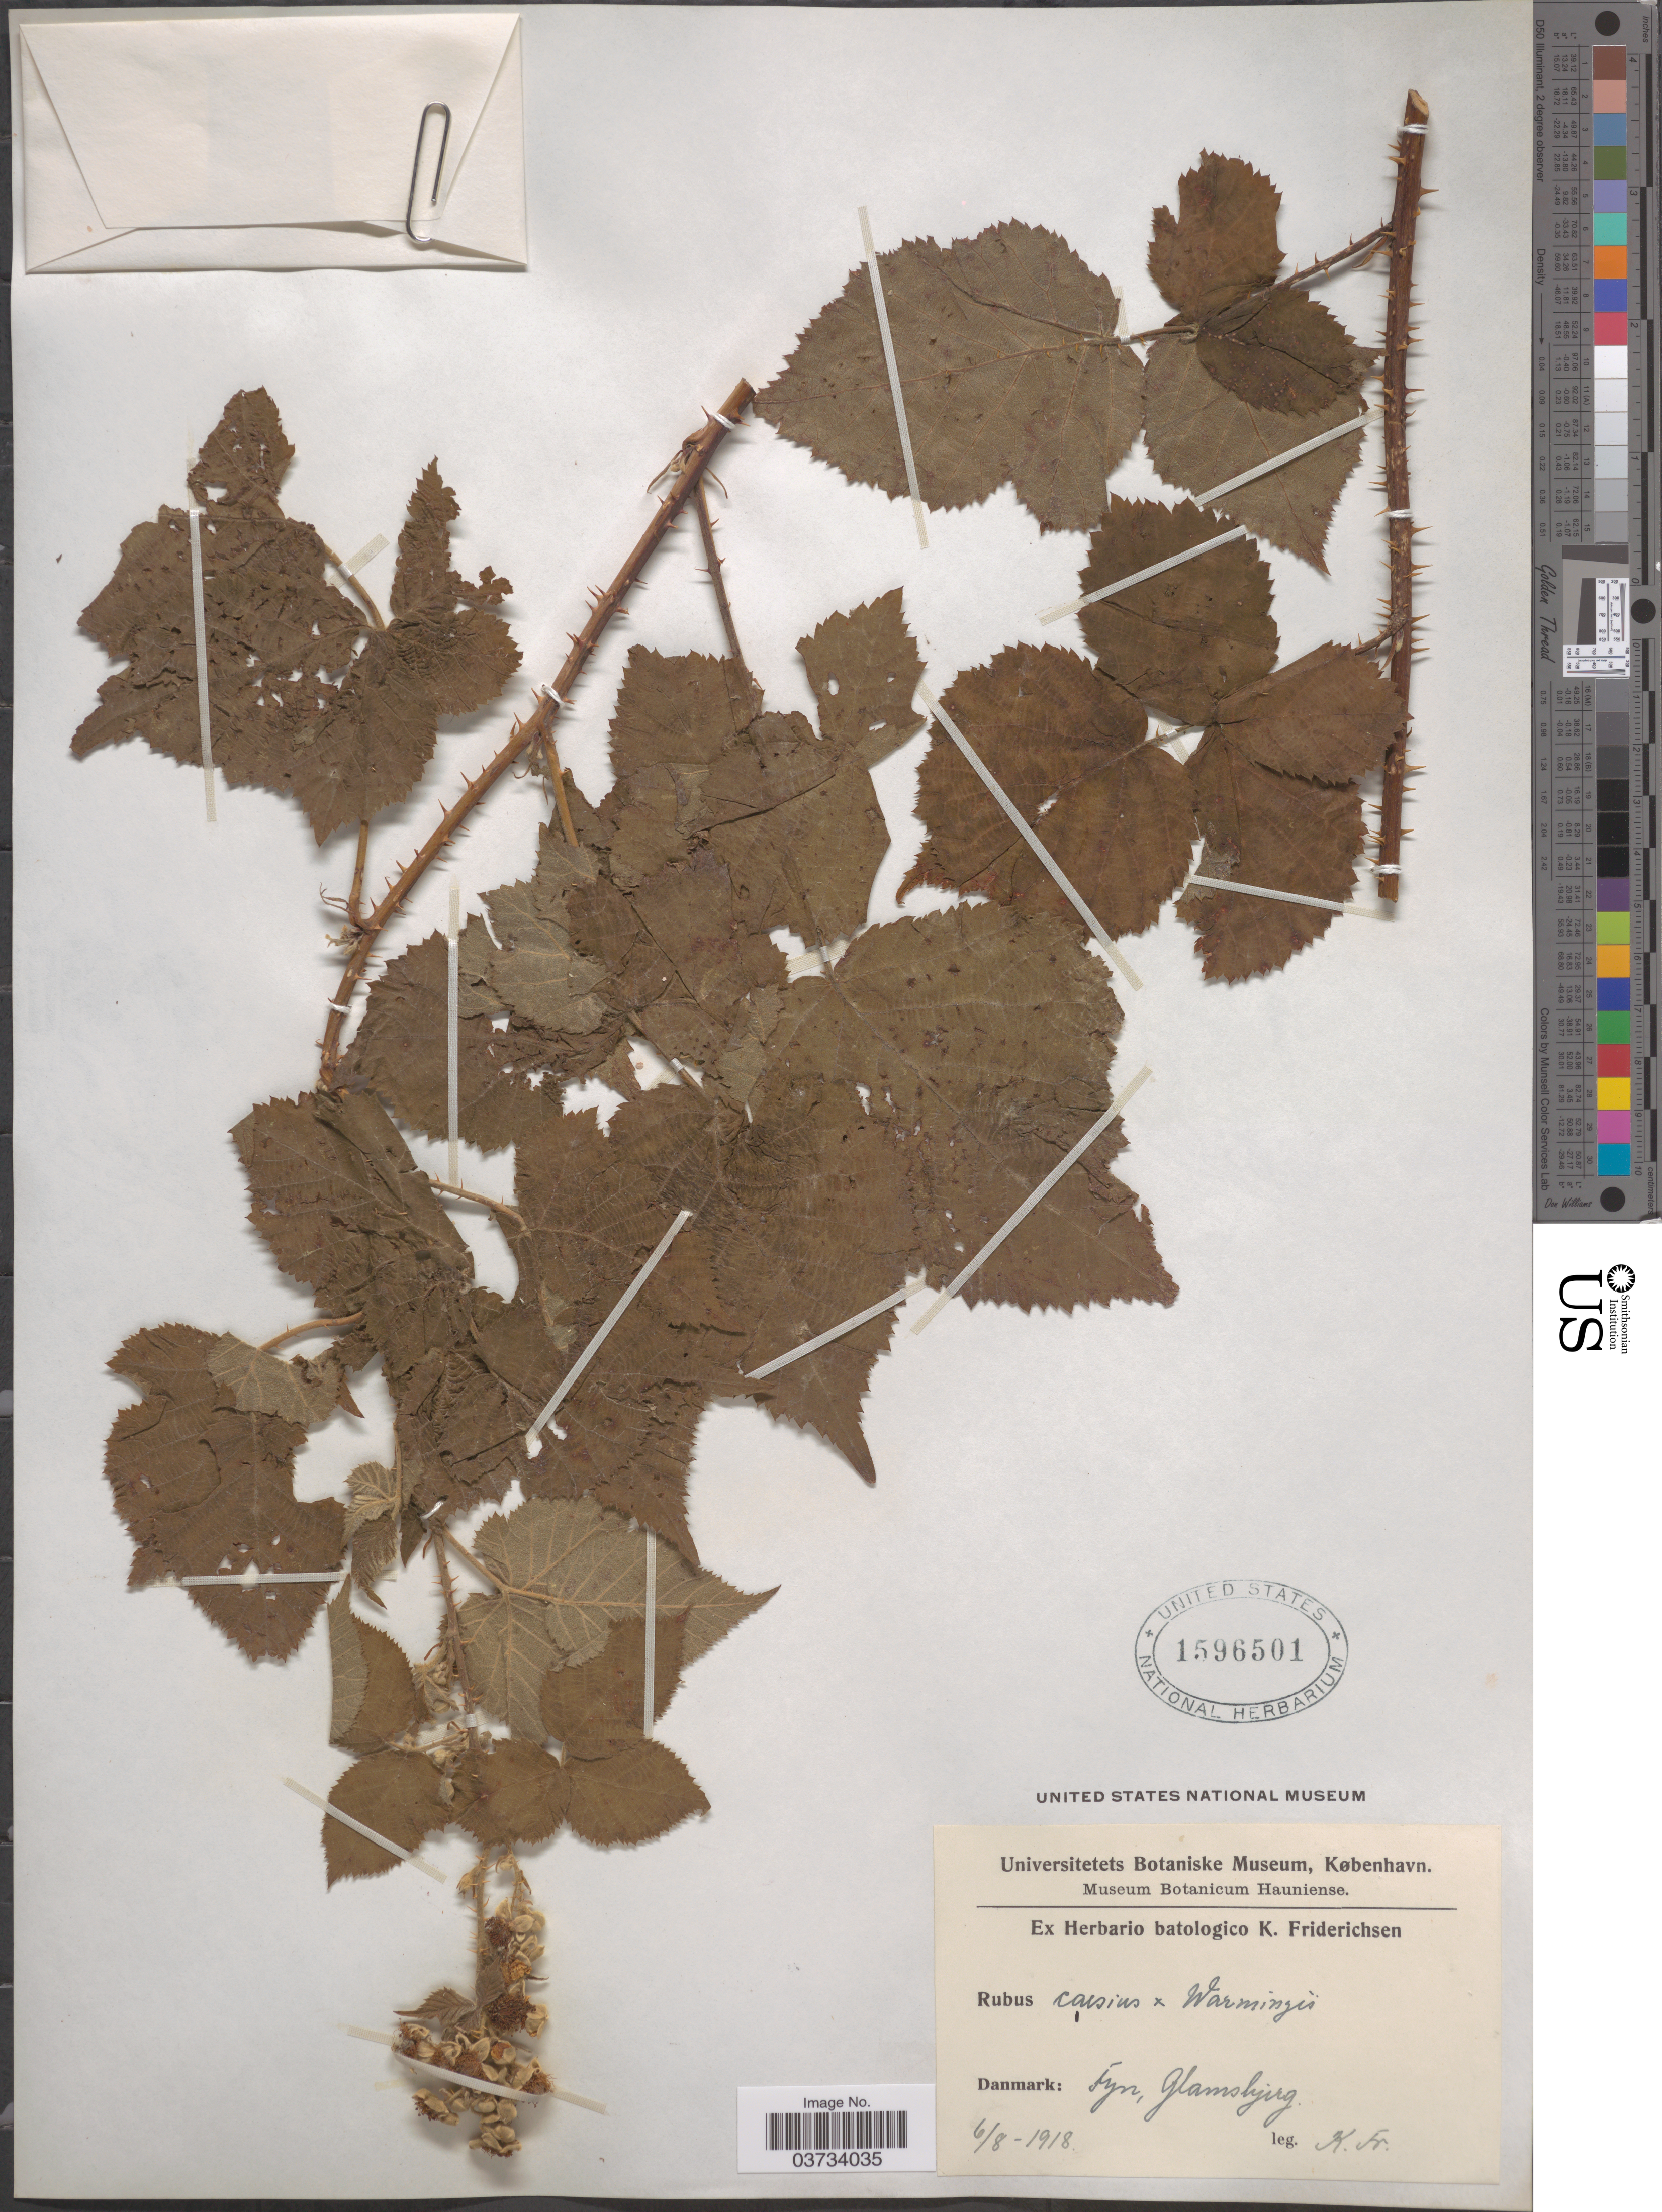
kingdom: Plantae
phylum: Tracheophyta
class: Magnoliopsida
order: Rosales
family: Rosaceae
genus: Rubus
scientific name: Rubus caesius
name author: L.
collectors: K. Friderichsen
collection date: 1918-08-06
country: Denmark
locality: Fyn, Glamslyirg.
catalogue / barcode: US 1596501